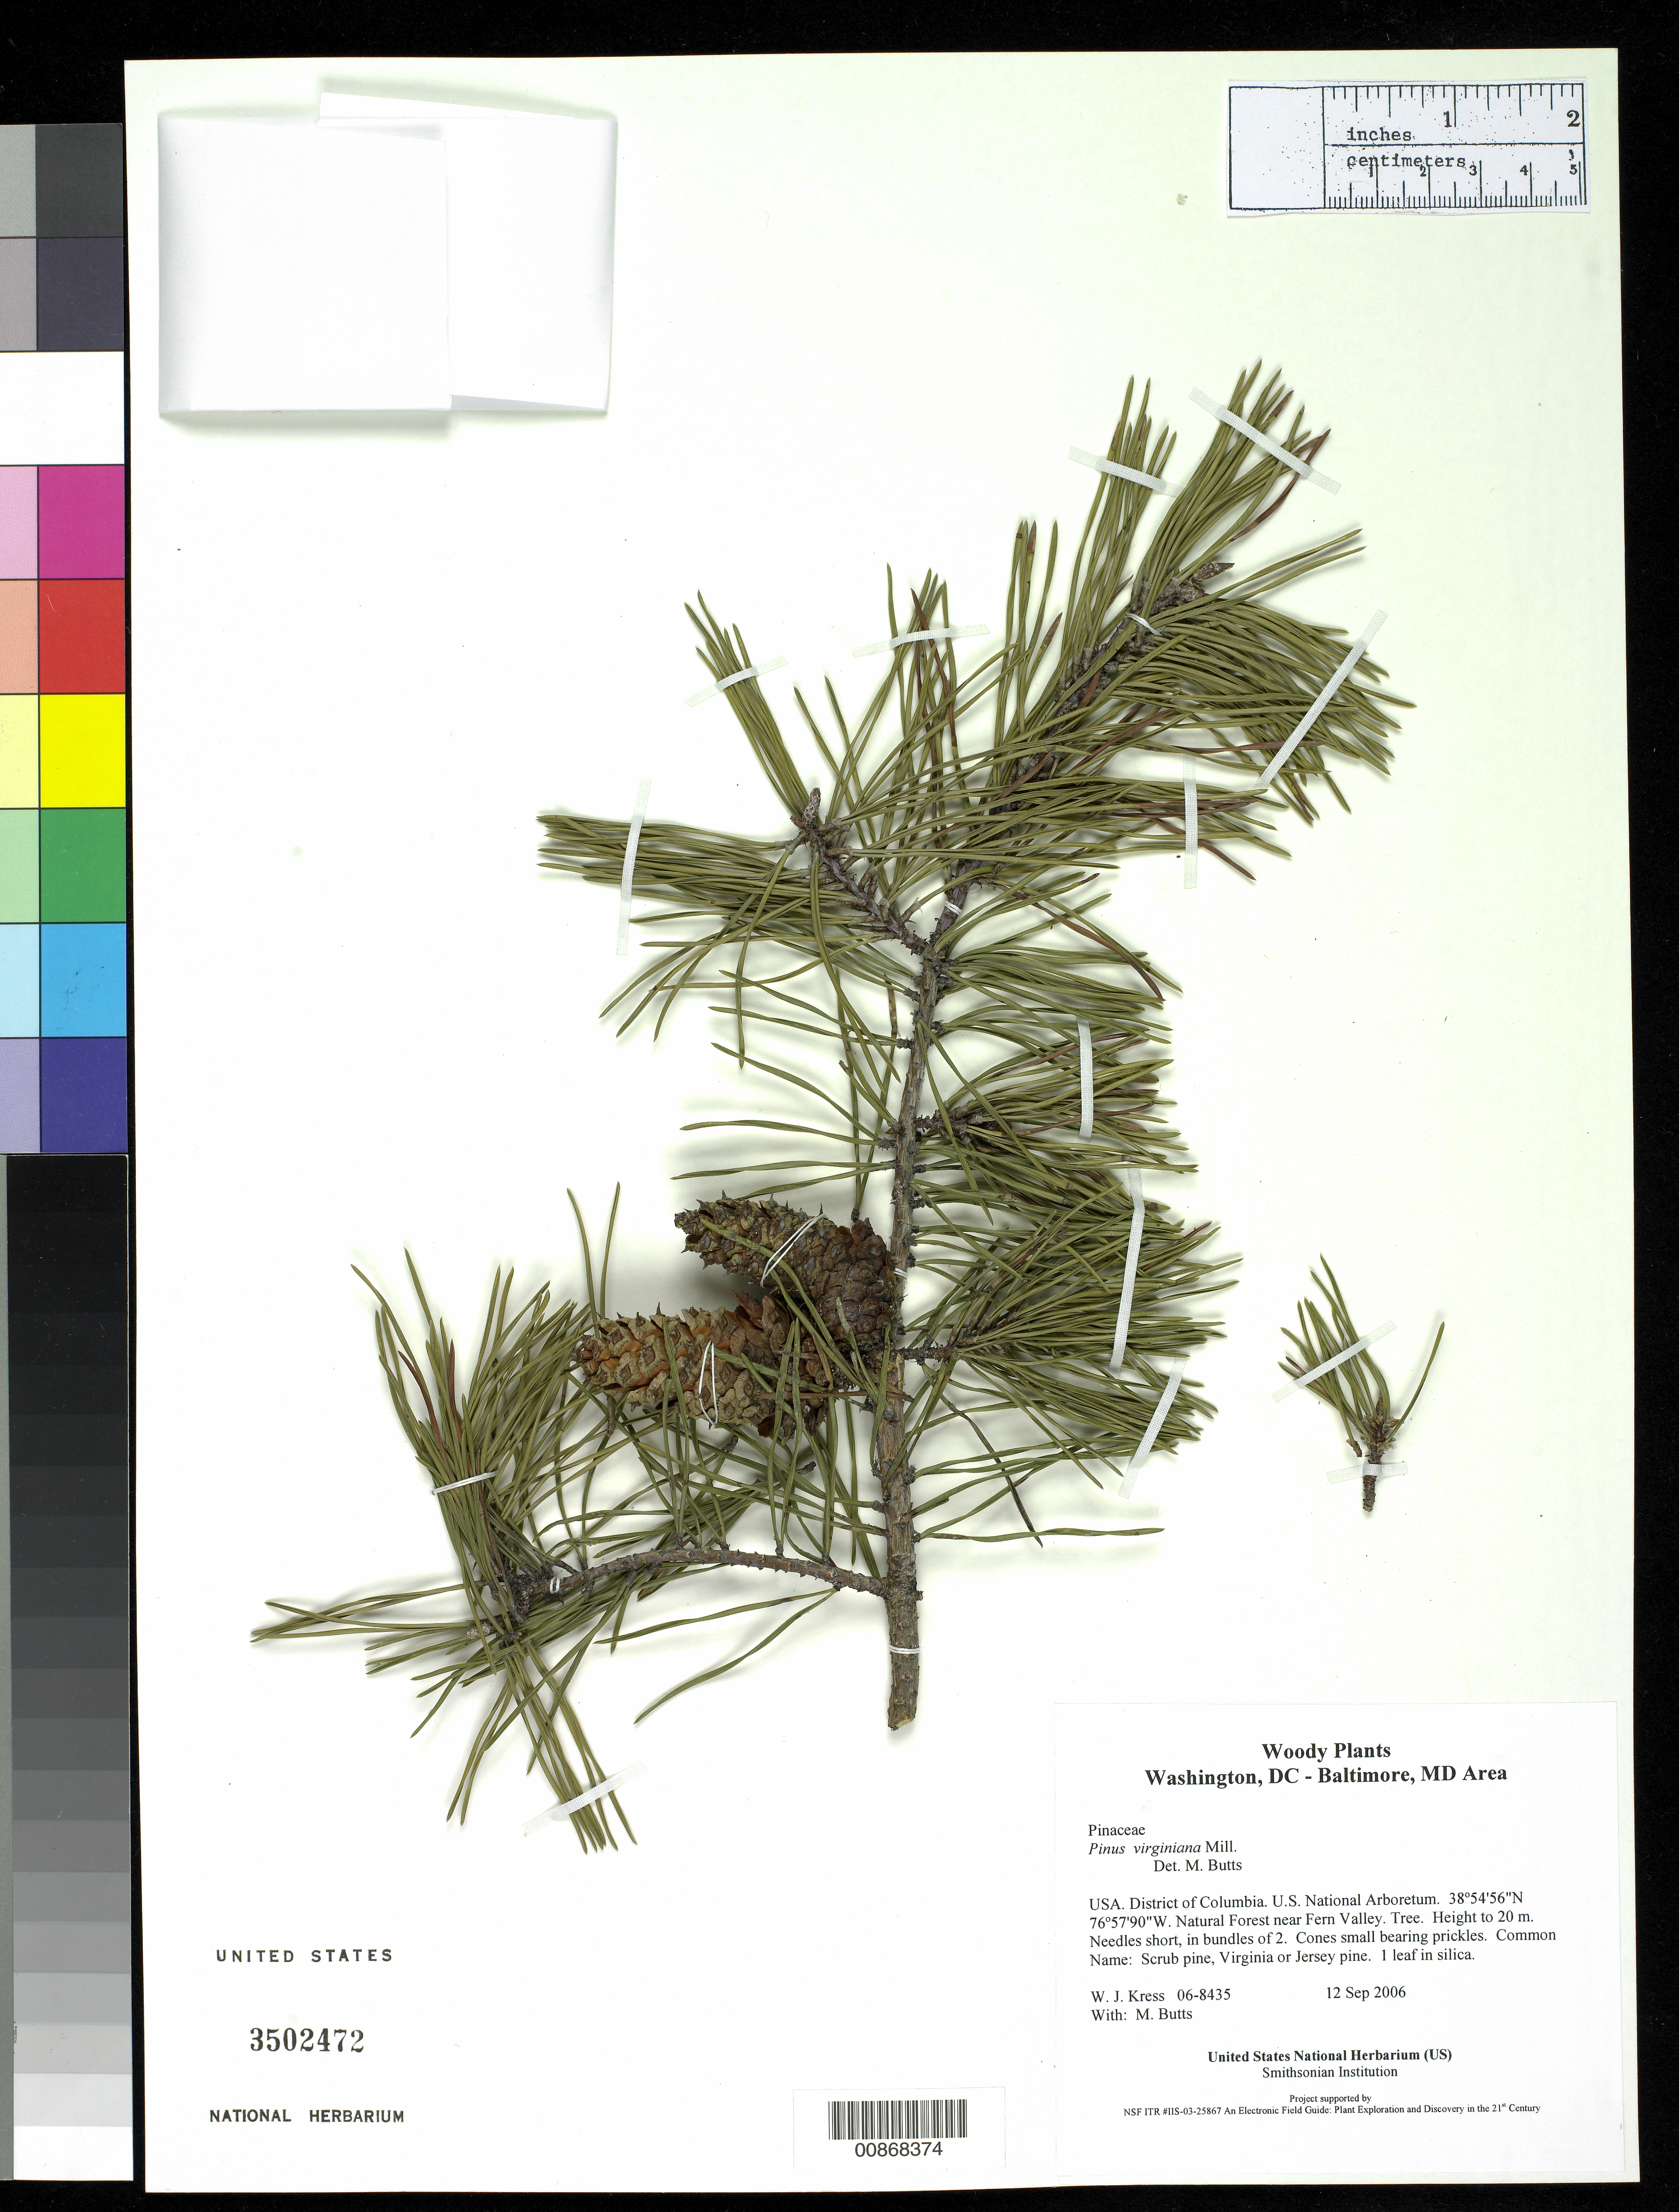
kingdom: Plantae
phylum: Tracheophyta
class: Pinopsida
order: Pinales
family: Pinaceae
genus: Pinus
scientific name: Pinus virginiana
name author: Mill.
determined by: Butts, M. B.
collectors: W. J. Kress & M. B. Butts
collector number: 06-8435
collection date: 2006-09-12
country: United States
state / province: District of Columbia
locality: U.S. National Arboretum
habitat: Natural Forest near Fern Valley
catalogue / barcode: US 3502472